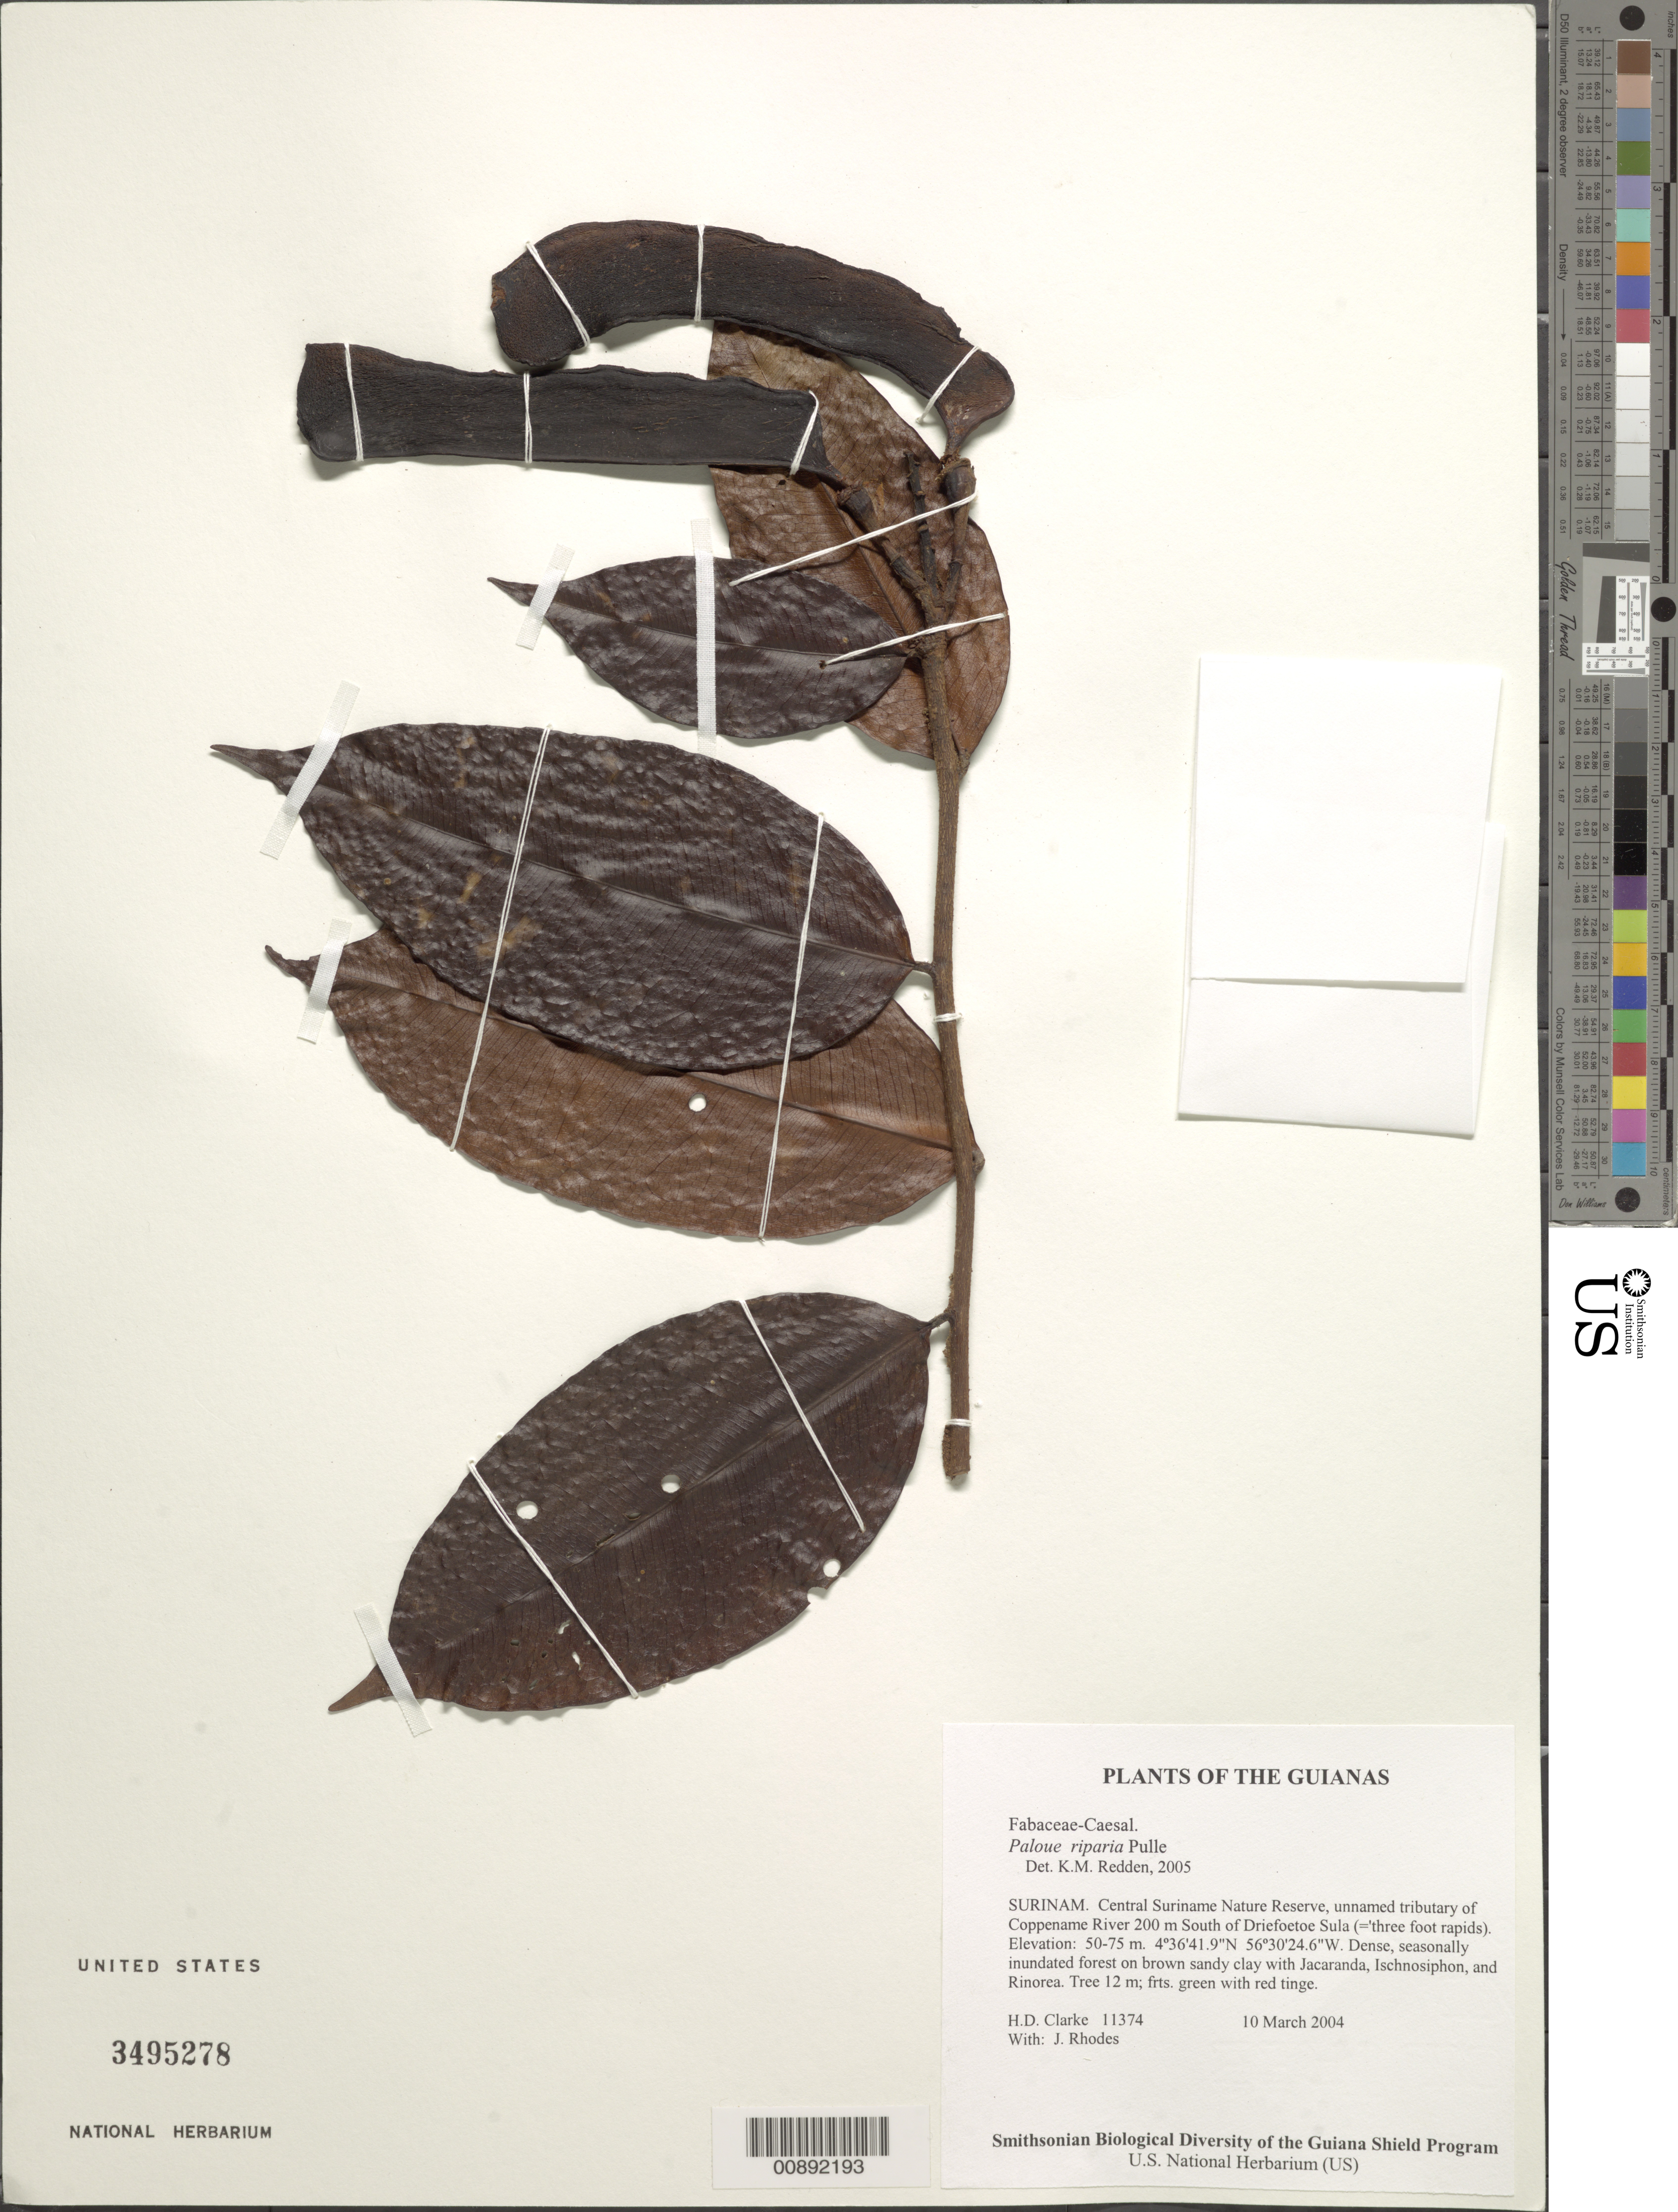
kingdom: Plantae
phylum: Tracheophyta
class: Magnoliopsida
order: Fabales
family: Fabaceae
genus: Paloue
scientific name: Paloue riparia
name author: Pulle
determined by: Redden, K. M.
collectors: H. D. Clarke & J. Rhodes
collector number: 11374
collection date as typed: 10 March 2004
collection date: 2004-03-10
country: Suriname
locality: Central Suriname Nature Reserve, unnamed tributary of Coppename River 200 m South of Driefoetoe Sula (='three foot rapids)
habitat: Dense, seasonally inundated forest on brown sandy clay with Jacaranda, Ischnosiphon, and Rinorea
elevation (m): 50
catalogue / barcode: US 3495278